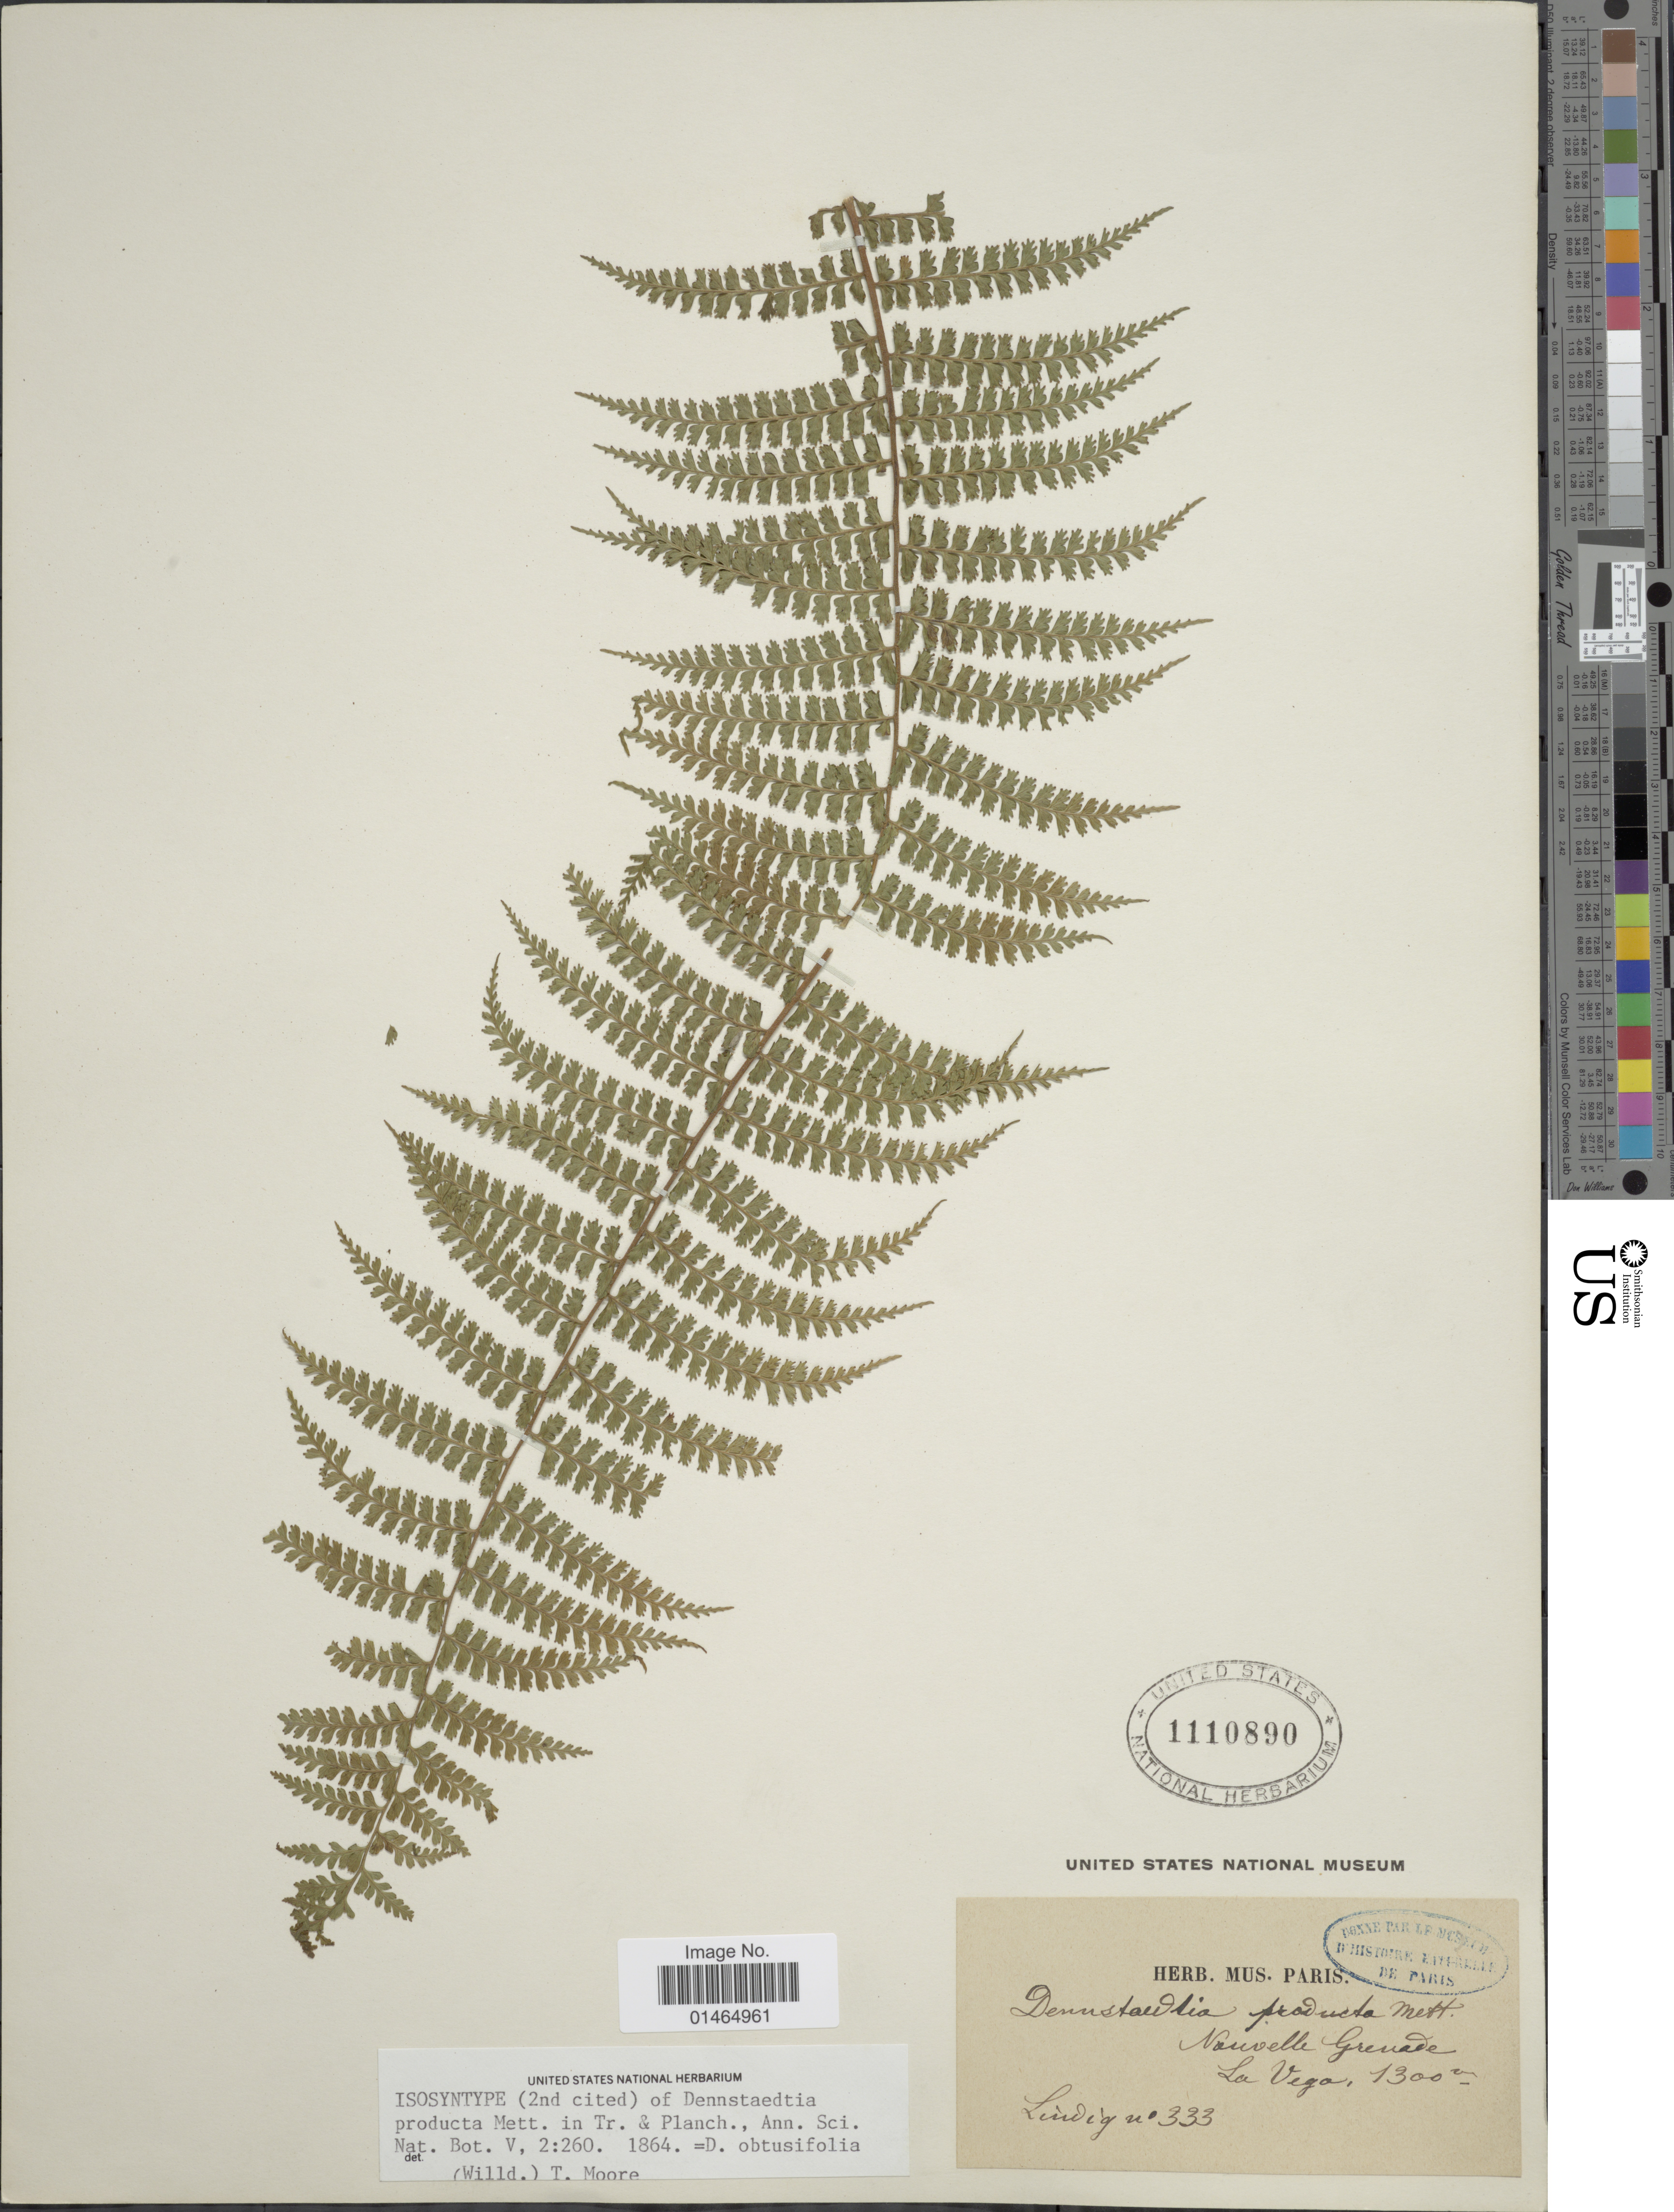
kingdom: Plantae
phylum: Tracheophyta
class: Polypodiopsida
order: Polypodiales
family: Dennstaedtiaceae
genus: Dennstaedtia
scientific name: Dennstaedtia producta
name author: Mett.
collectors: -. Lindig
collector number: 333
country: Spain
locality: Nouvelle Grenade, La Vega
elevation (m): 1300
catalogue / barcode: US 1110890